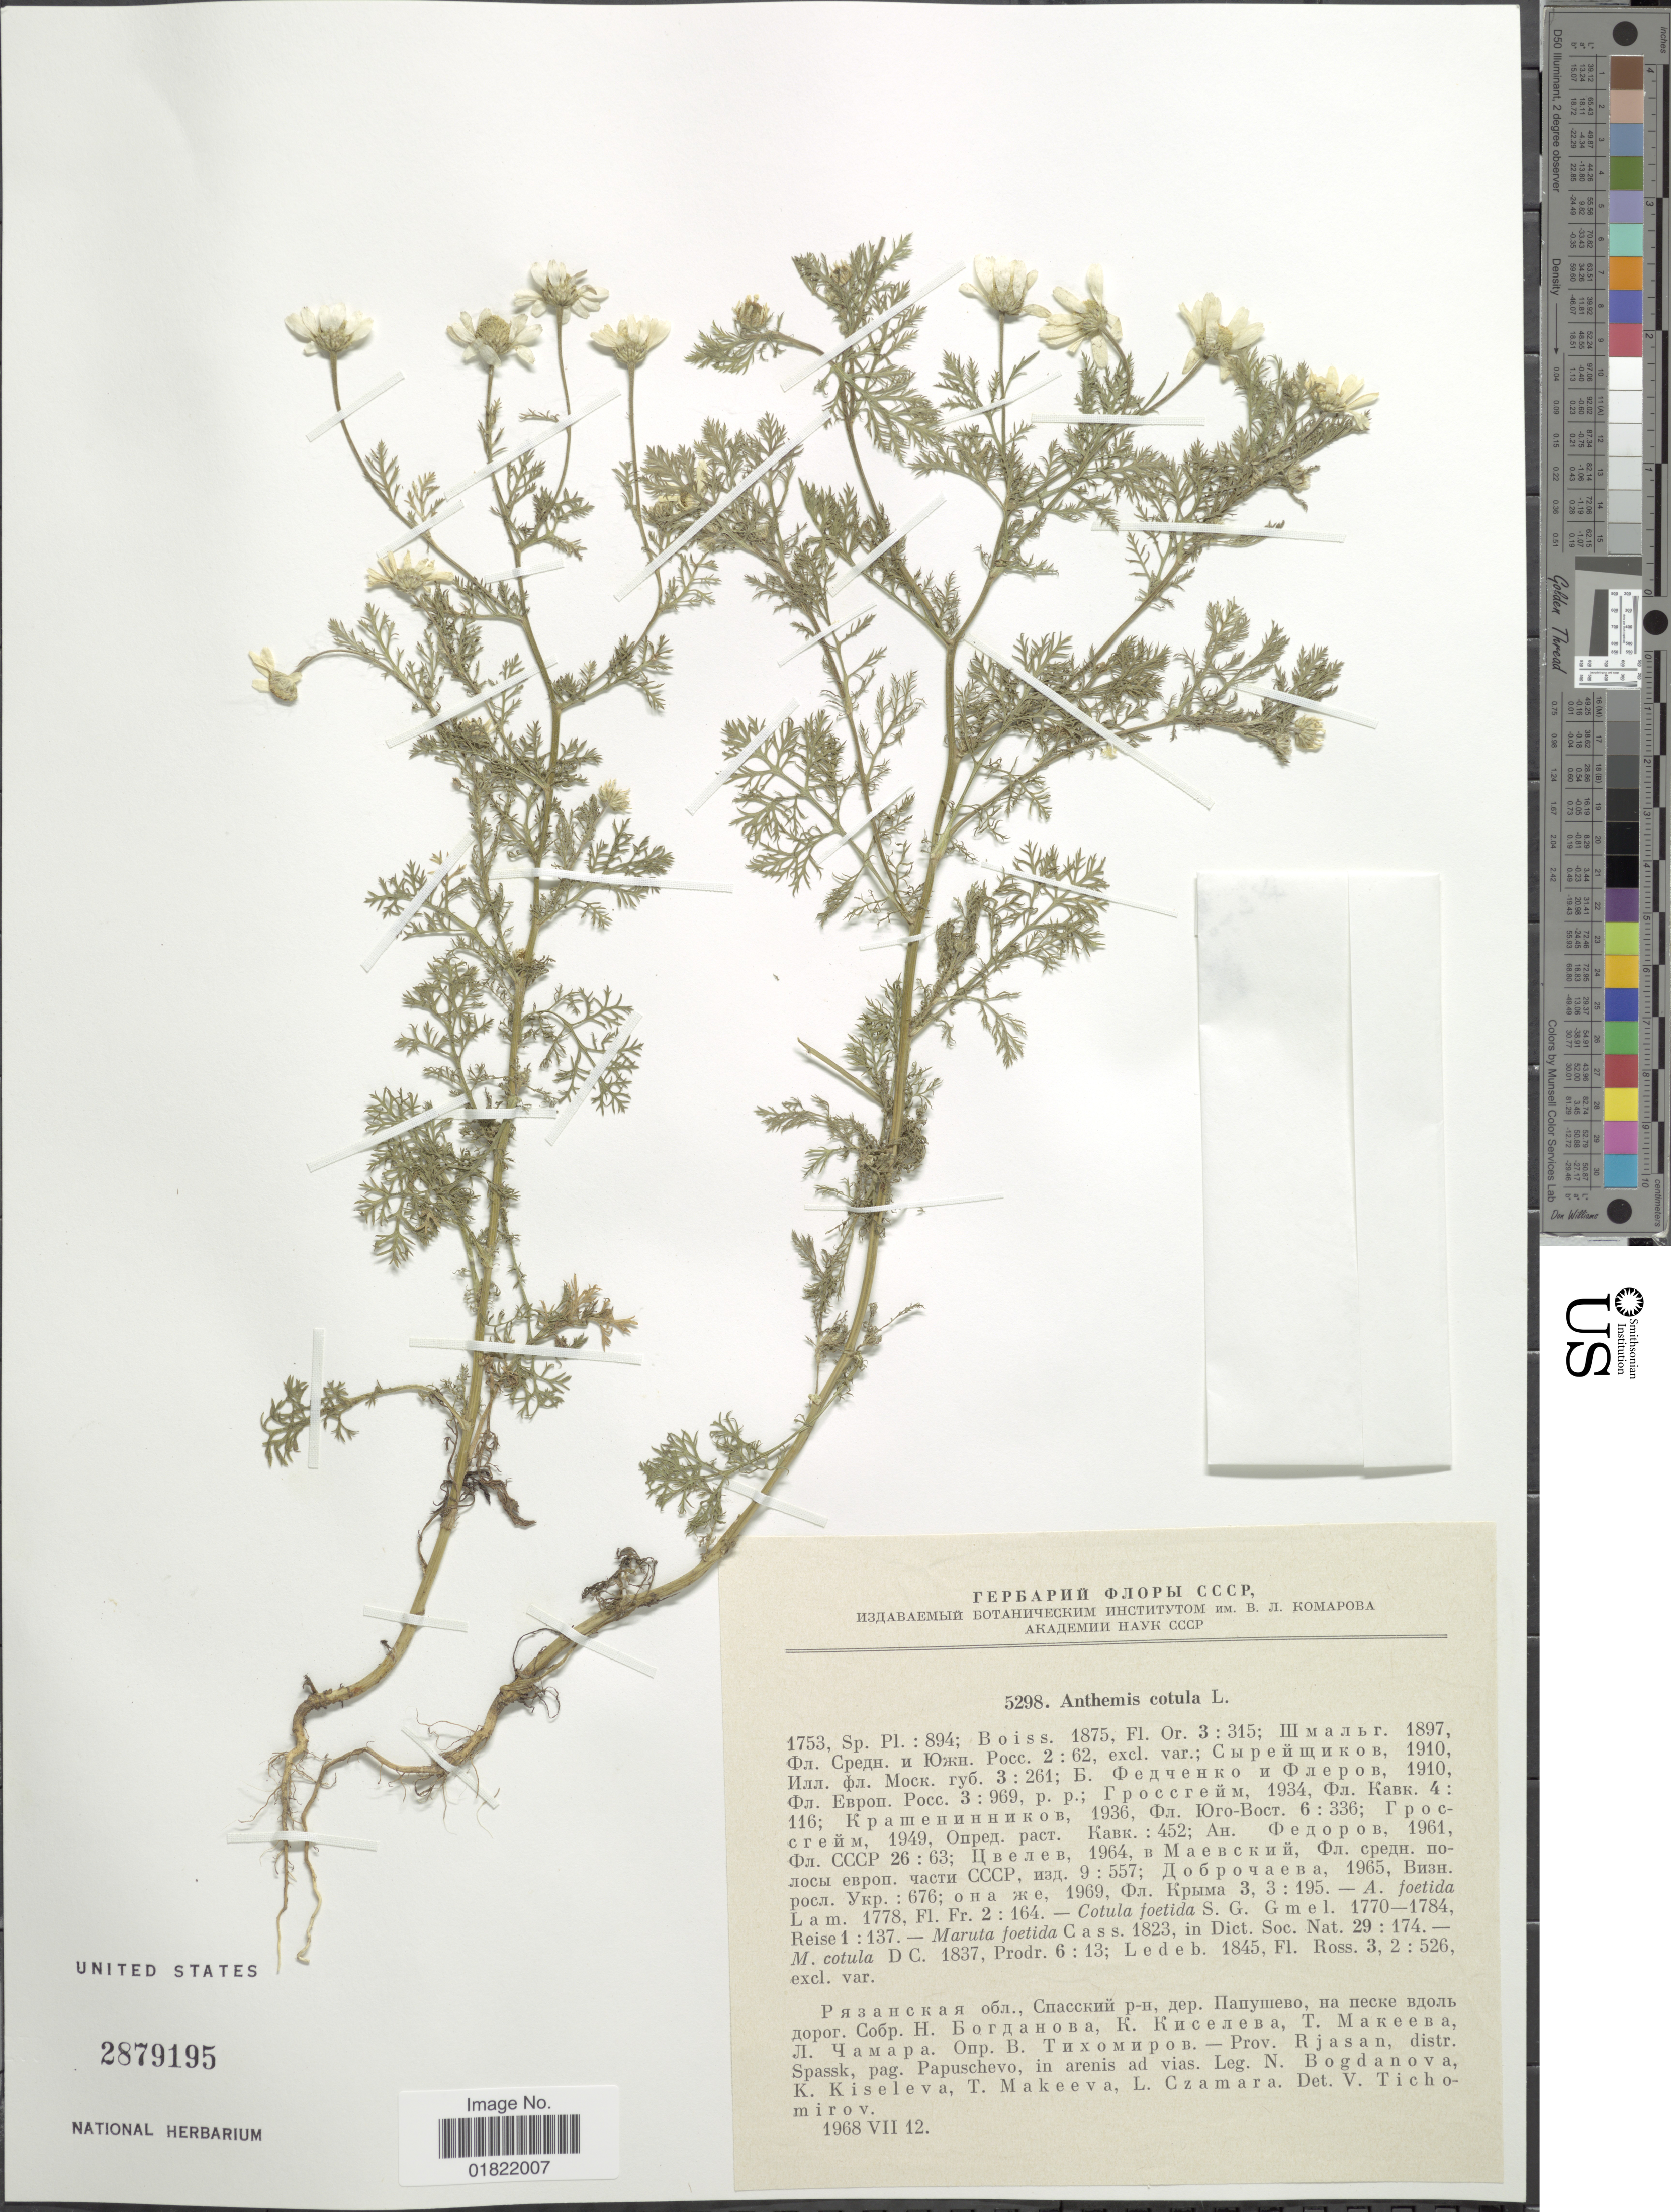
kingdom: Plantae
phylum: Tracheophyta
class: Magnoliopsida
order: Asterales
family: Asteraceae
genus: Anthemis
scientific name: Anthemis cotula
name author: L.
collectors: -. Bogdanova, K. Kiseleva, T. Makeeva & L. Czamara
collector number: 5298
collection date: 1968-07-12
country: Russian Federation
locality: Prov. Ryazan, distr. Spassk, apg. Papuschevo, in arenis ad vias.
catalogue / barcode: US 2879195